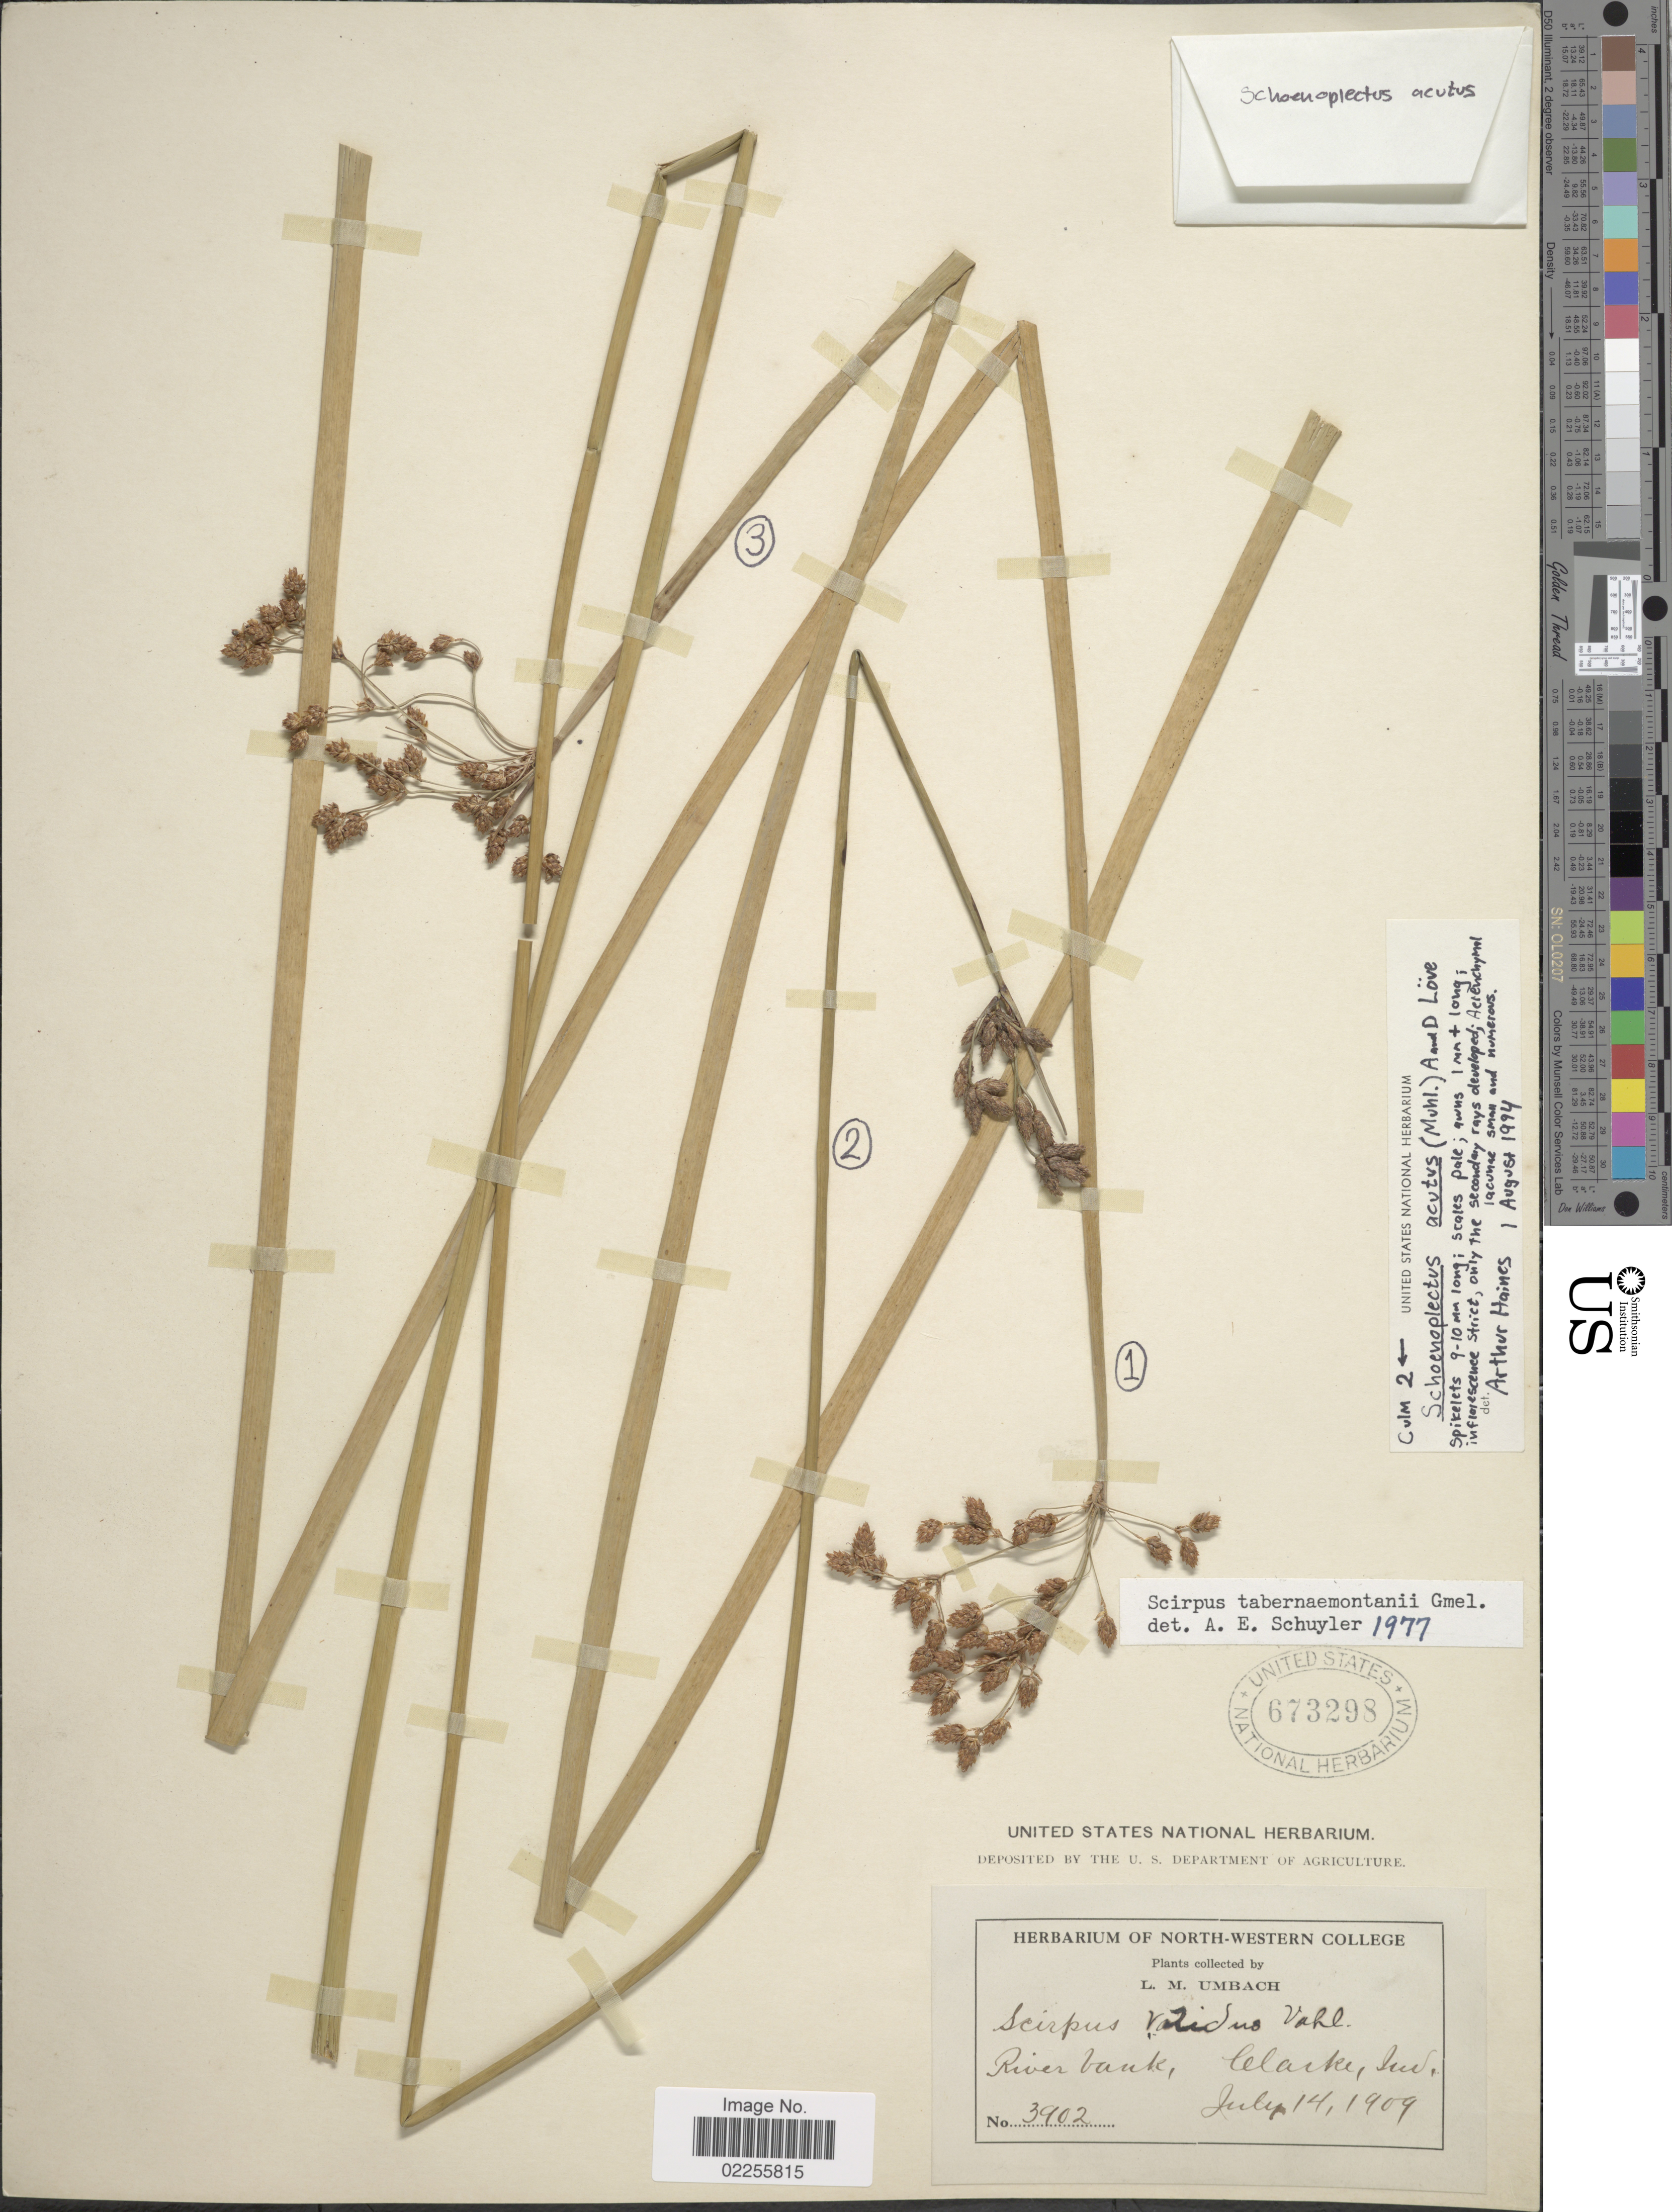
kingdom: Plantae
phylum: Tracheophyta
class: Liliopsida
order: Poales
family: Cyperaceae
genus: Schoenoplectus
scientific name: Schoenoplectus tabernaemontani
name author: (C.C. Gmel.) Palla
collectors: L. M. Umbach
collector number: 3902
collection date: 1909-07-14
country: United States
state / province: Indiana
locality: River bank, Clarke.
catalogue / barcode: US 673298